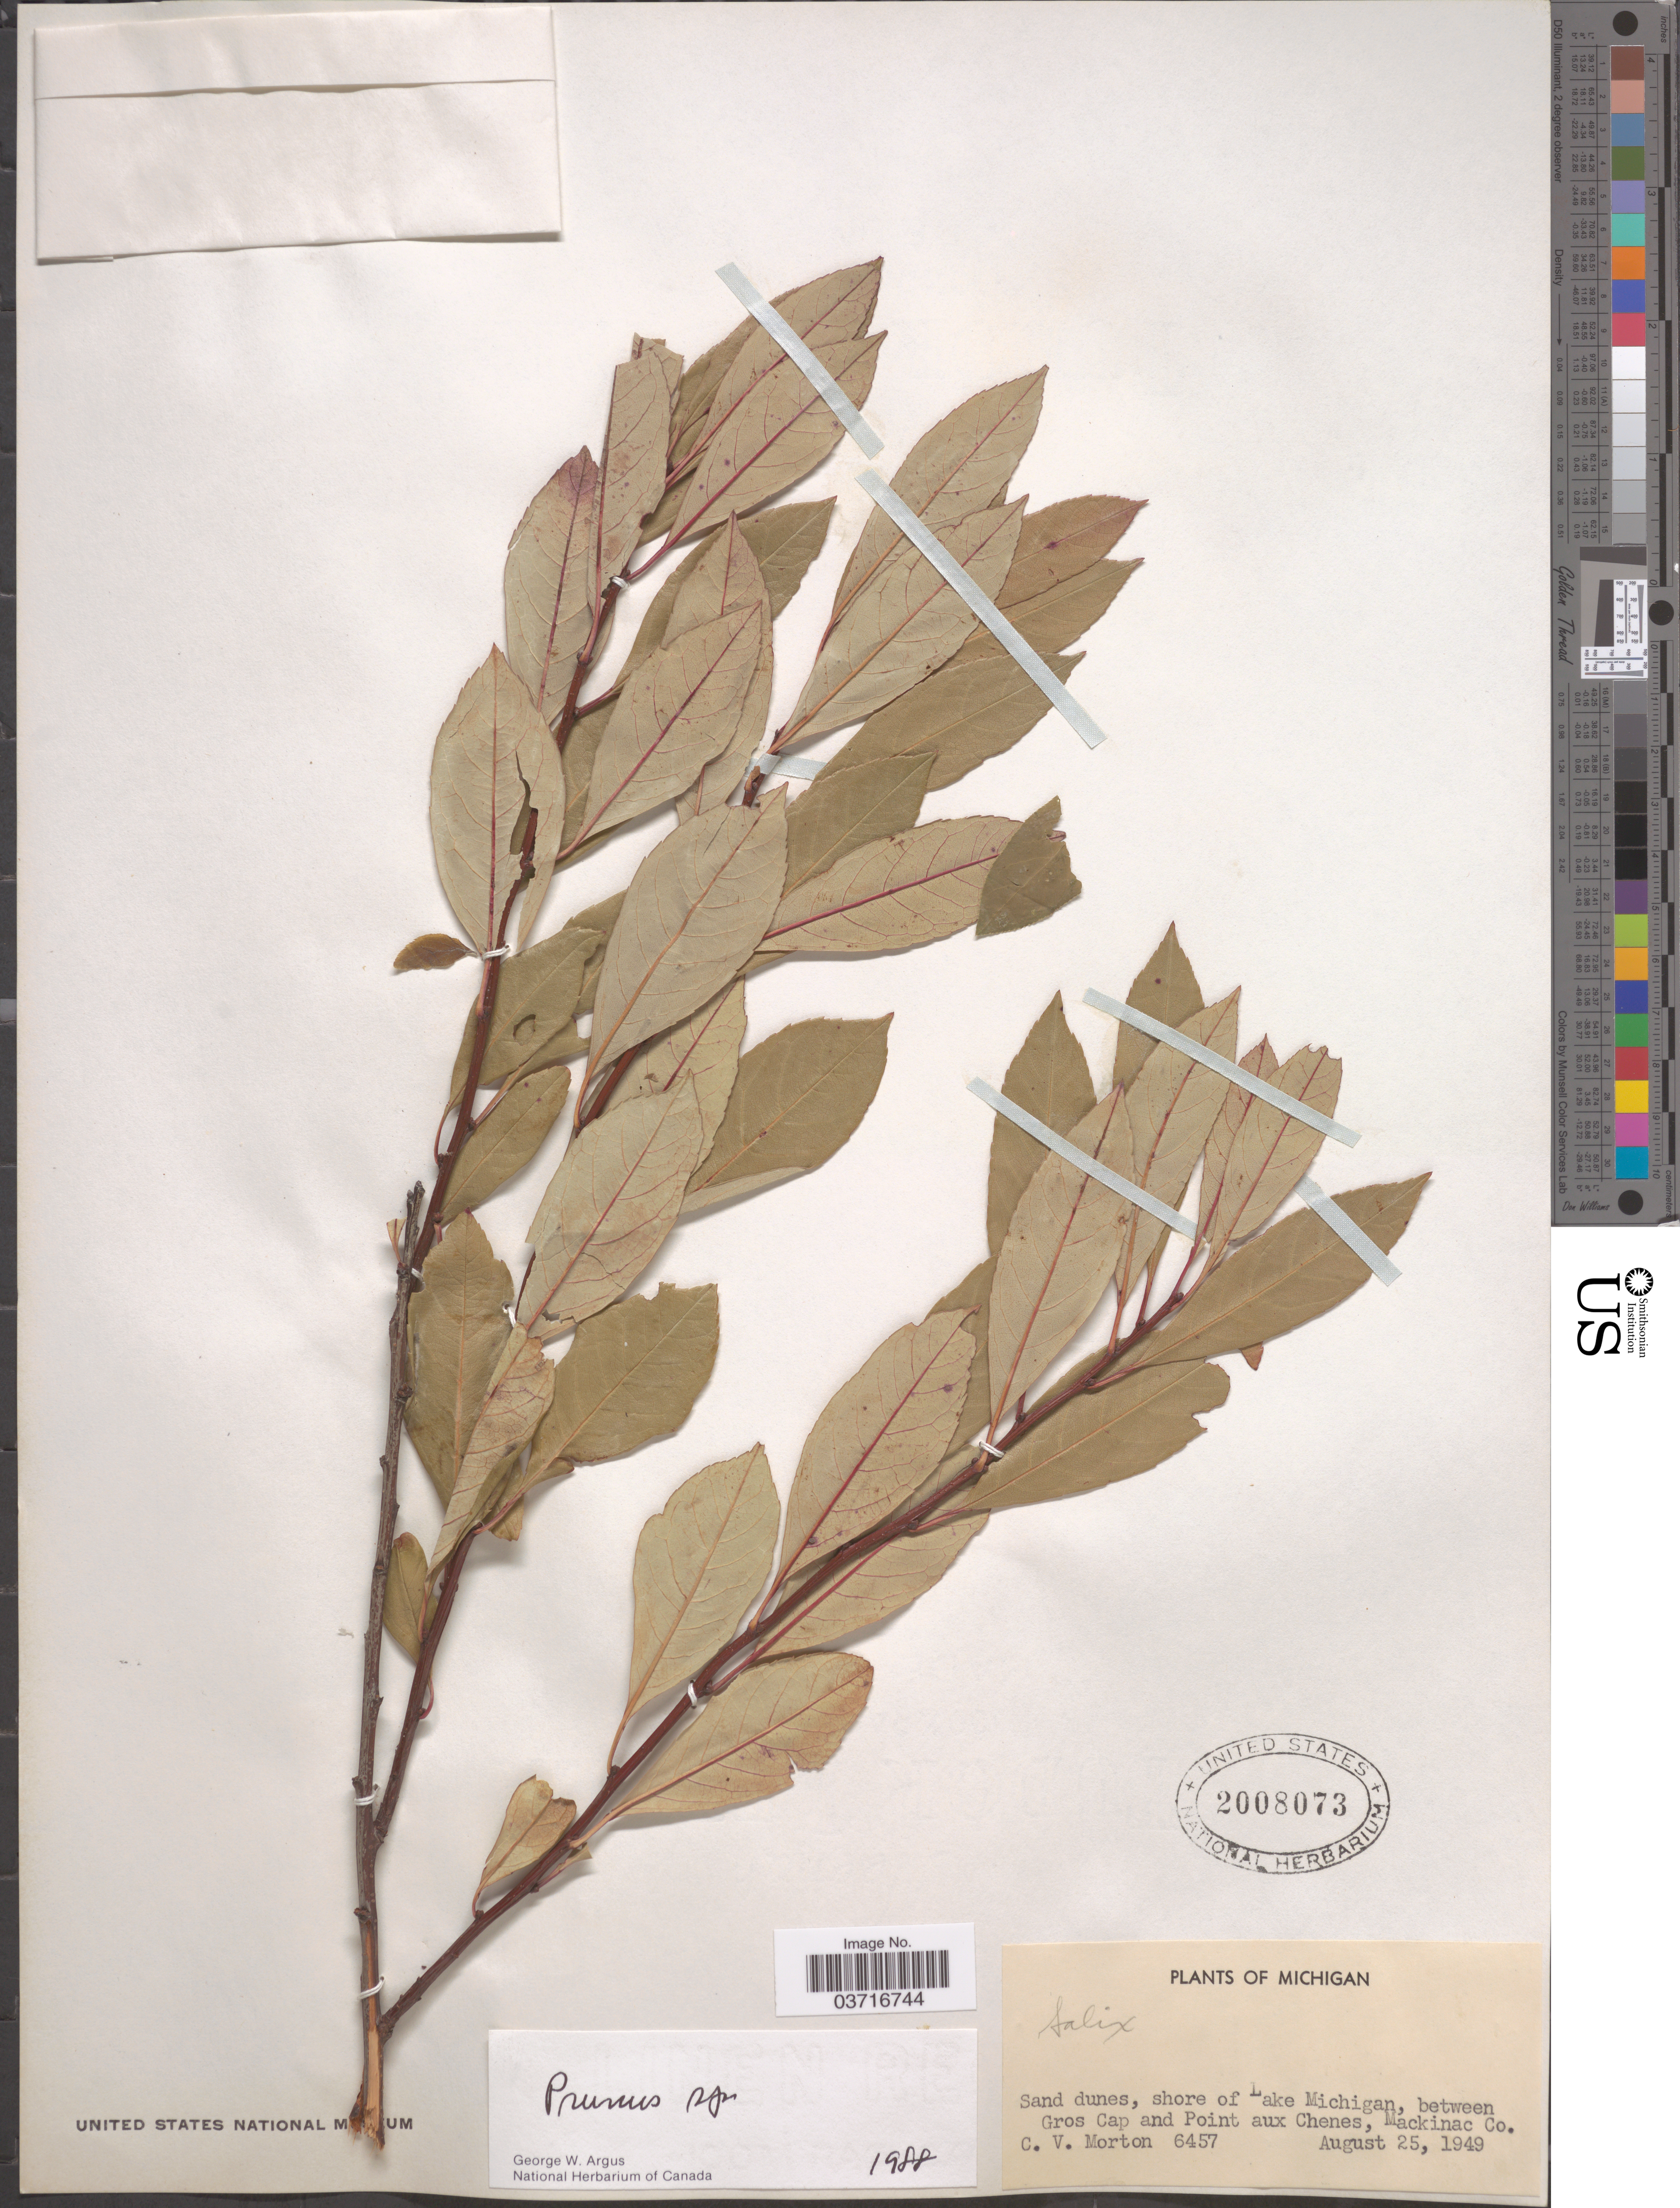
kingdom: Plantae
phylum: Tracheophyta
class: Magnoliopsida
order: Rosales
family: Rosaceae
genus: Prunus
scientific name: Prunus sp.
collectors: C. V. Morton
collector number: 6457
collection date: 1949-08-25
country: United States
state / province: Michigan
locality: Shore of Lake Michigan, between Gros Cap and Point aux Chenes, Mackinac Co.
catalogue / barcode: US 2008073